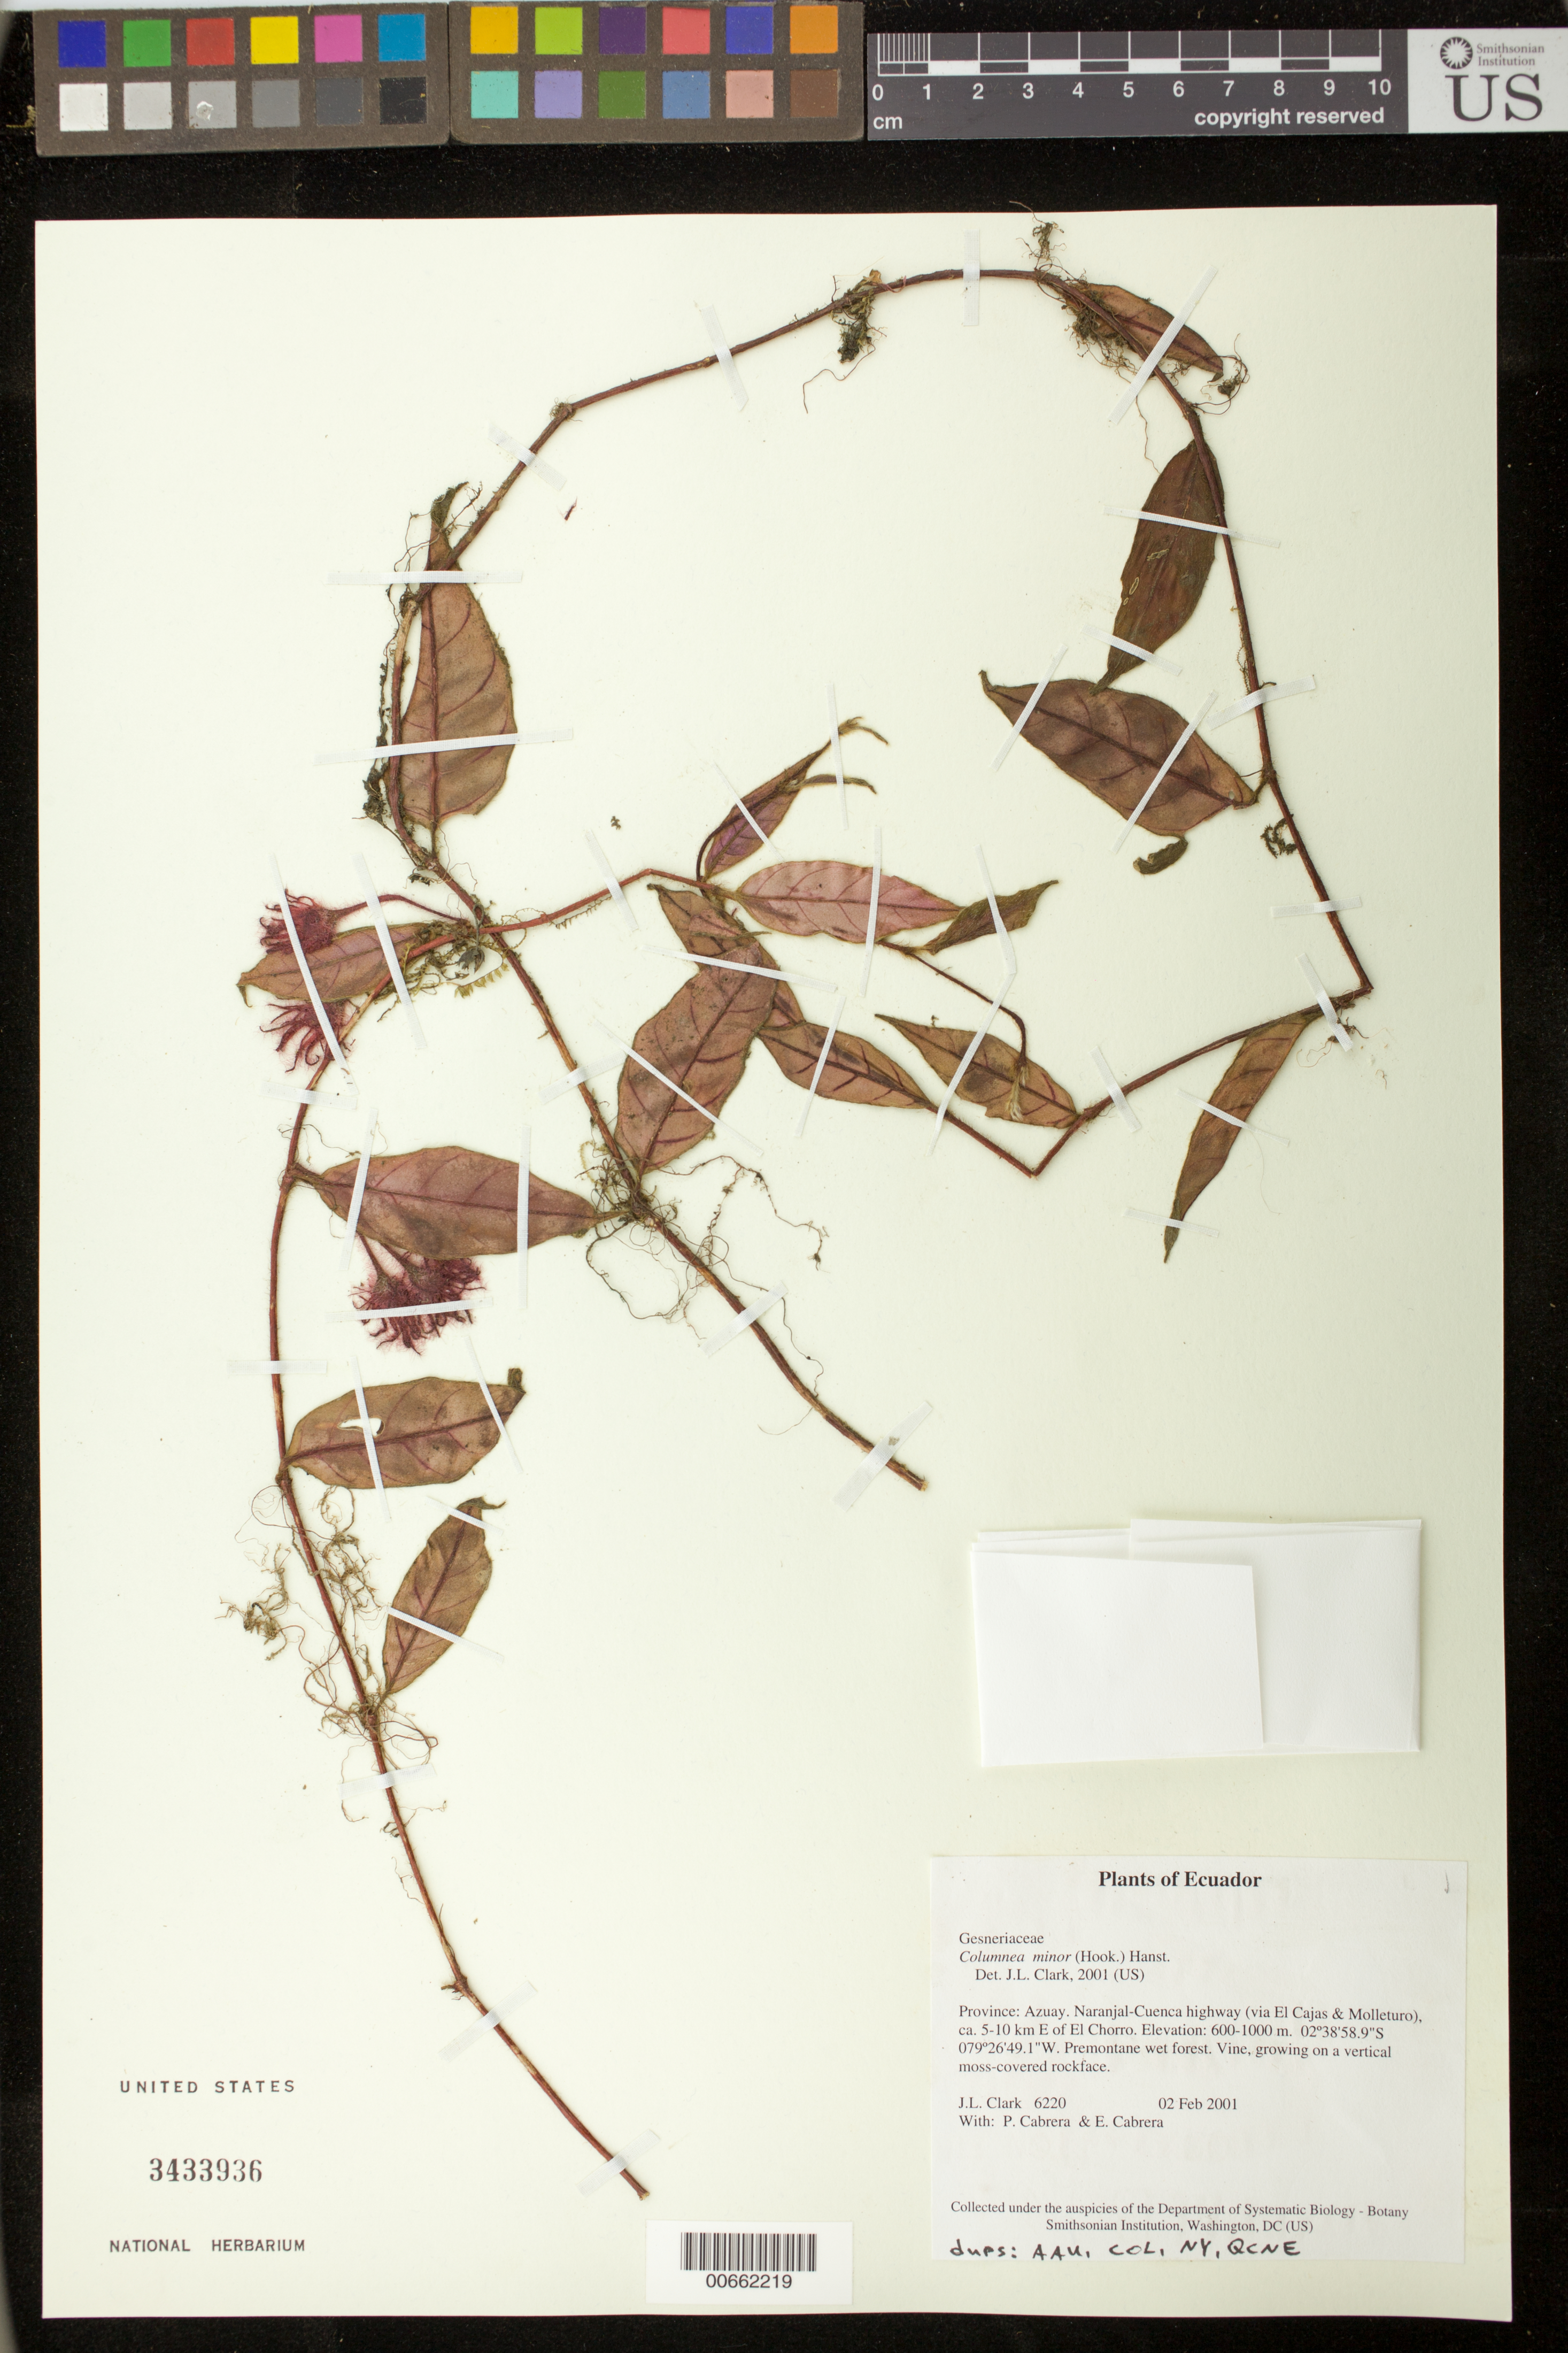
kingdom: Plantae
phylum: Tracheophyta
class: Magnoliopsida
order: Lamiales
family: Gesneriaceae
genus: Columnea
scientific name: Columnea minor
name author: (Hook.) Hanst.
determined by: Clark, J. L., (SEL), The Marie Selby Botanical Garden (UNITED STATES)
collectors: J. L. Clark, P. Cabrera & E. Cabrera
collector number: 6220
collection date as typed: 02 Feb 2001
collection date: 2001-02-02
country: Ecuador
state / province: Azuay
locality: Naranjal-Cuenca highway (via El Cajas & Molleturo), ca. 5-10 km E of El Chorro.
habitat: Premontane wet forest.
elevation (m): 600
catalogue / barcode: US 3433936